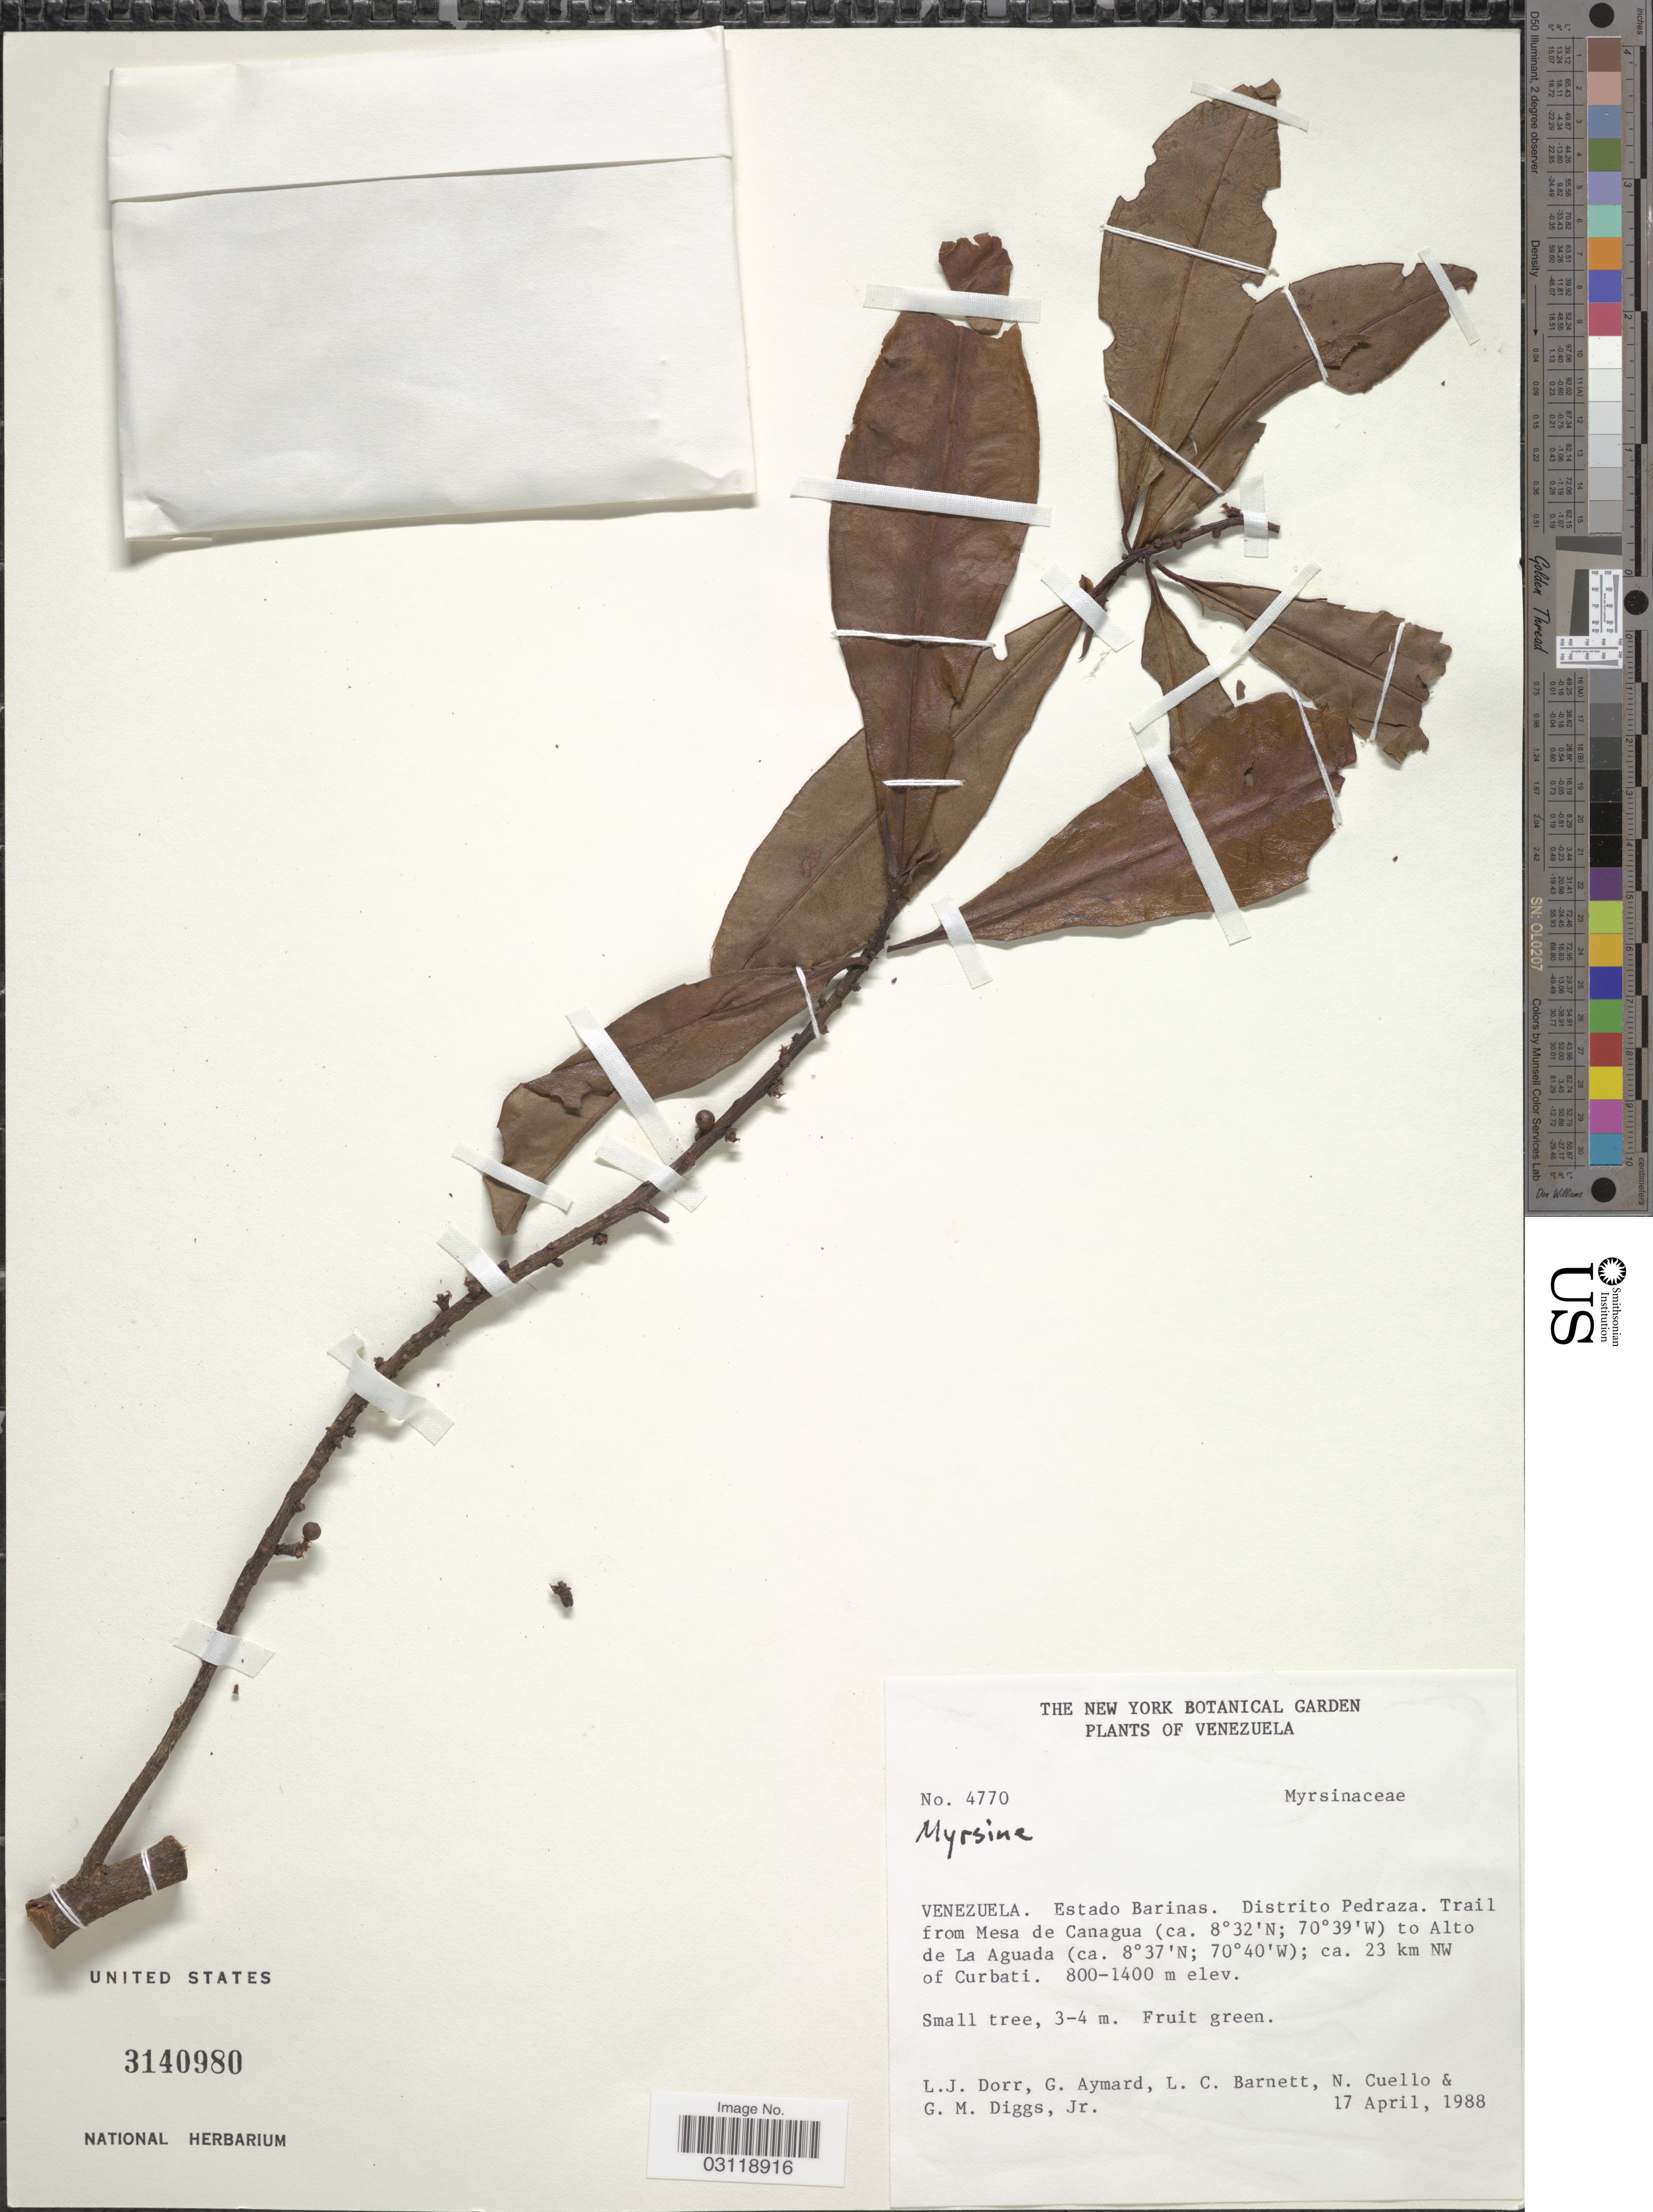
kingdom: Plantae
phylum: Tracheophyta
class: Magnoliopsida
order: Ericales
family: Primulaceae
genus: Rapanea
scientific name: Rapanea sp.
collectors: L. J. Dorr, G. A. Aymard, L. C. Barnett, N. L. Cuello & G. Diggs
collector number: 4770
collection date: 1988-04-17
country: Venezuela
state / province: Barinas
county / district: Pedraza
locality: Trail from Mesa de Canagua to Alto de La Aguada; ca. 23 km NW of Curbati.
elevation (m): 800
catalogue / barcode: US 3140980